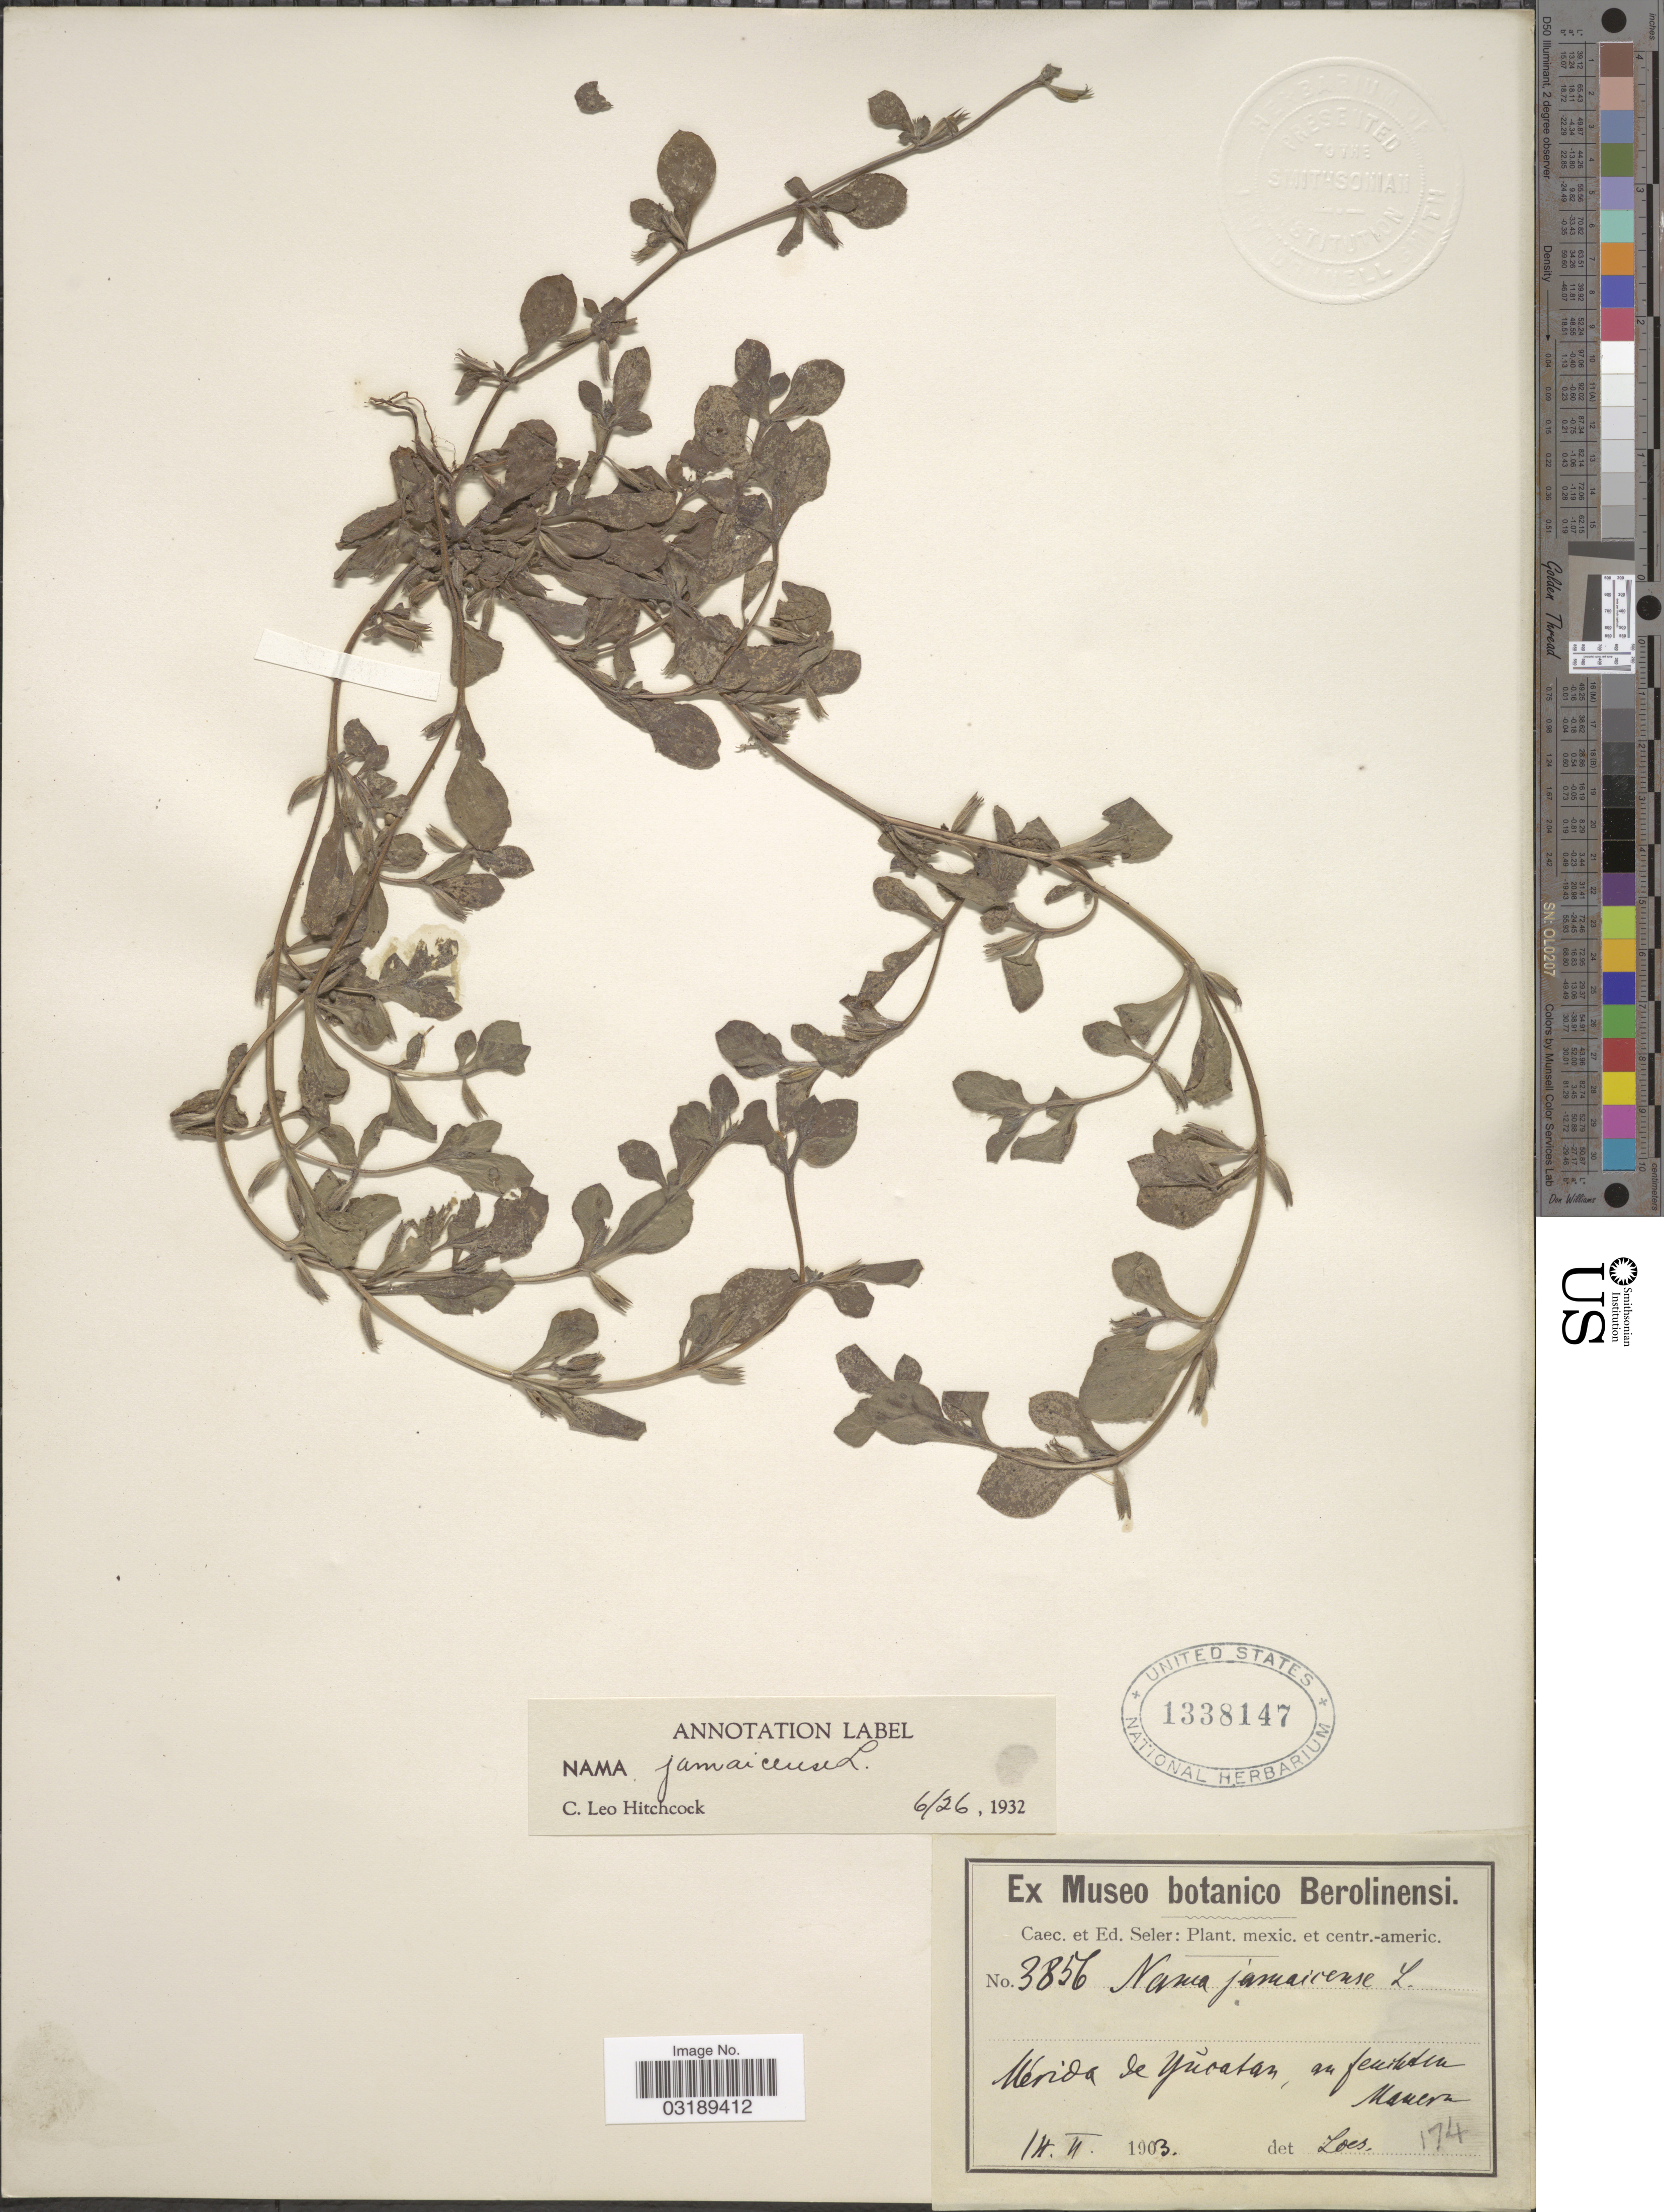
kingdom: Plantae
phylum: Tracheophyta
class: Magnoliopsida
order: Boraginales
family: Namaceae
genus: Nama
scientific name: Nama jamaicensis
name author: L.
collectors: ex Caec. et Ed Seler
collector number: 3856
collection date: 1903-02-14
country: Mexico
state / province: Yucatán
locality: Mérida de Yucatan, an feuchten Mauern.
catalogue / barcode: US 1338147